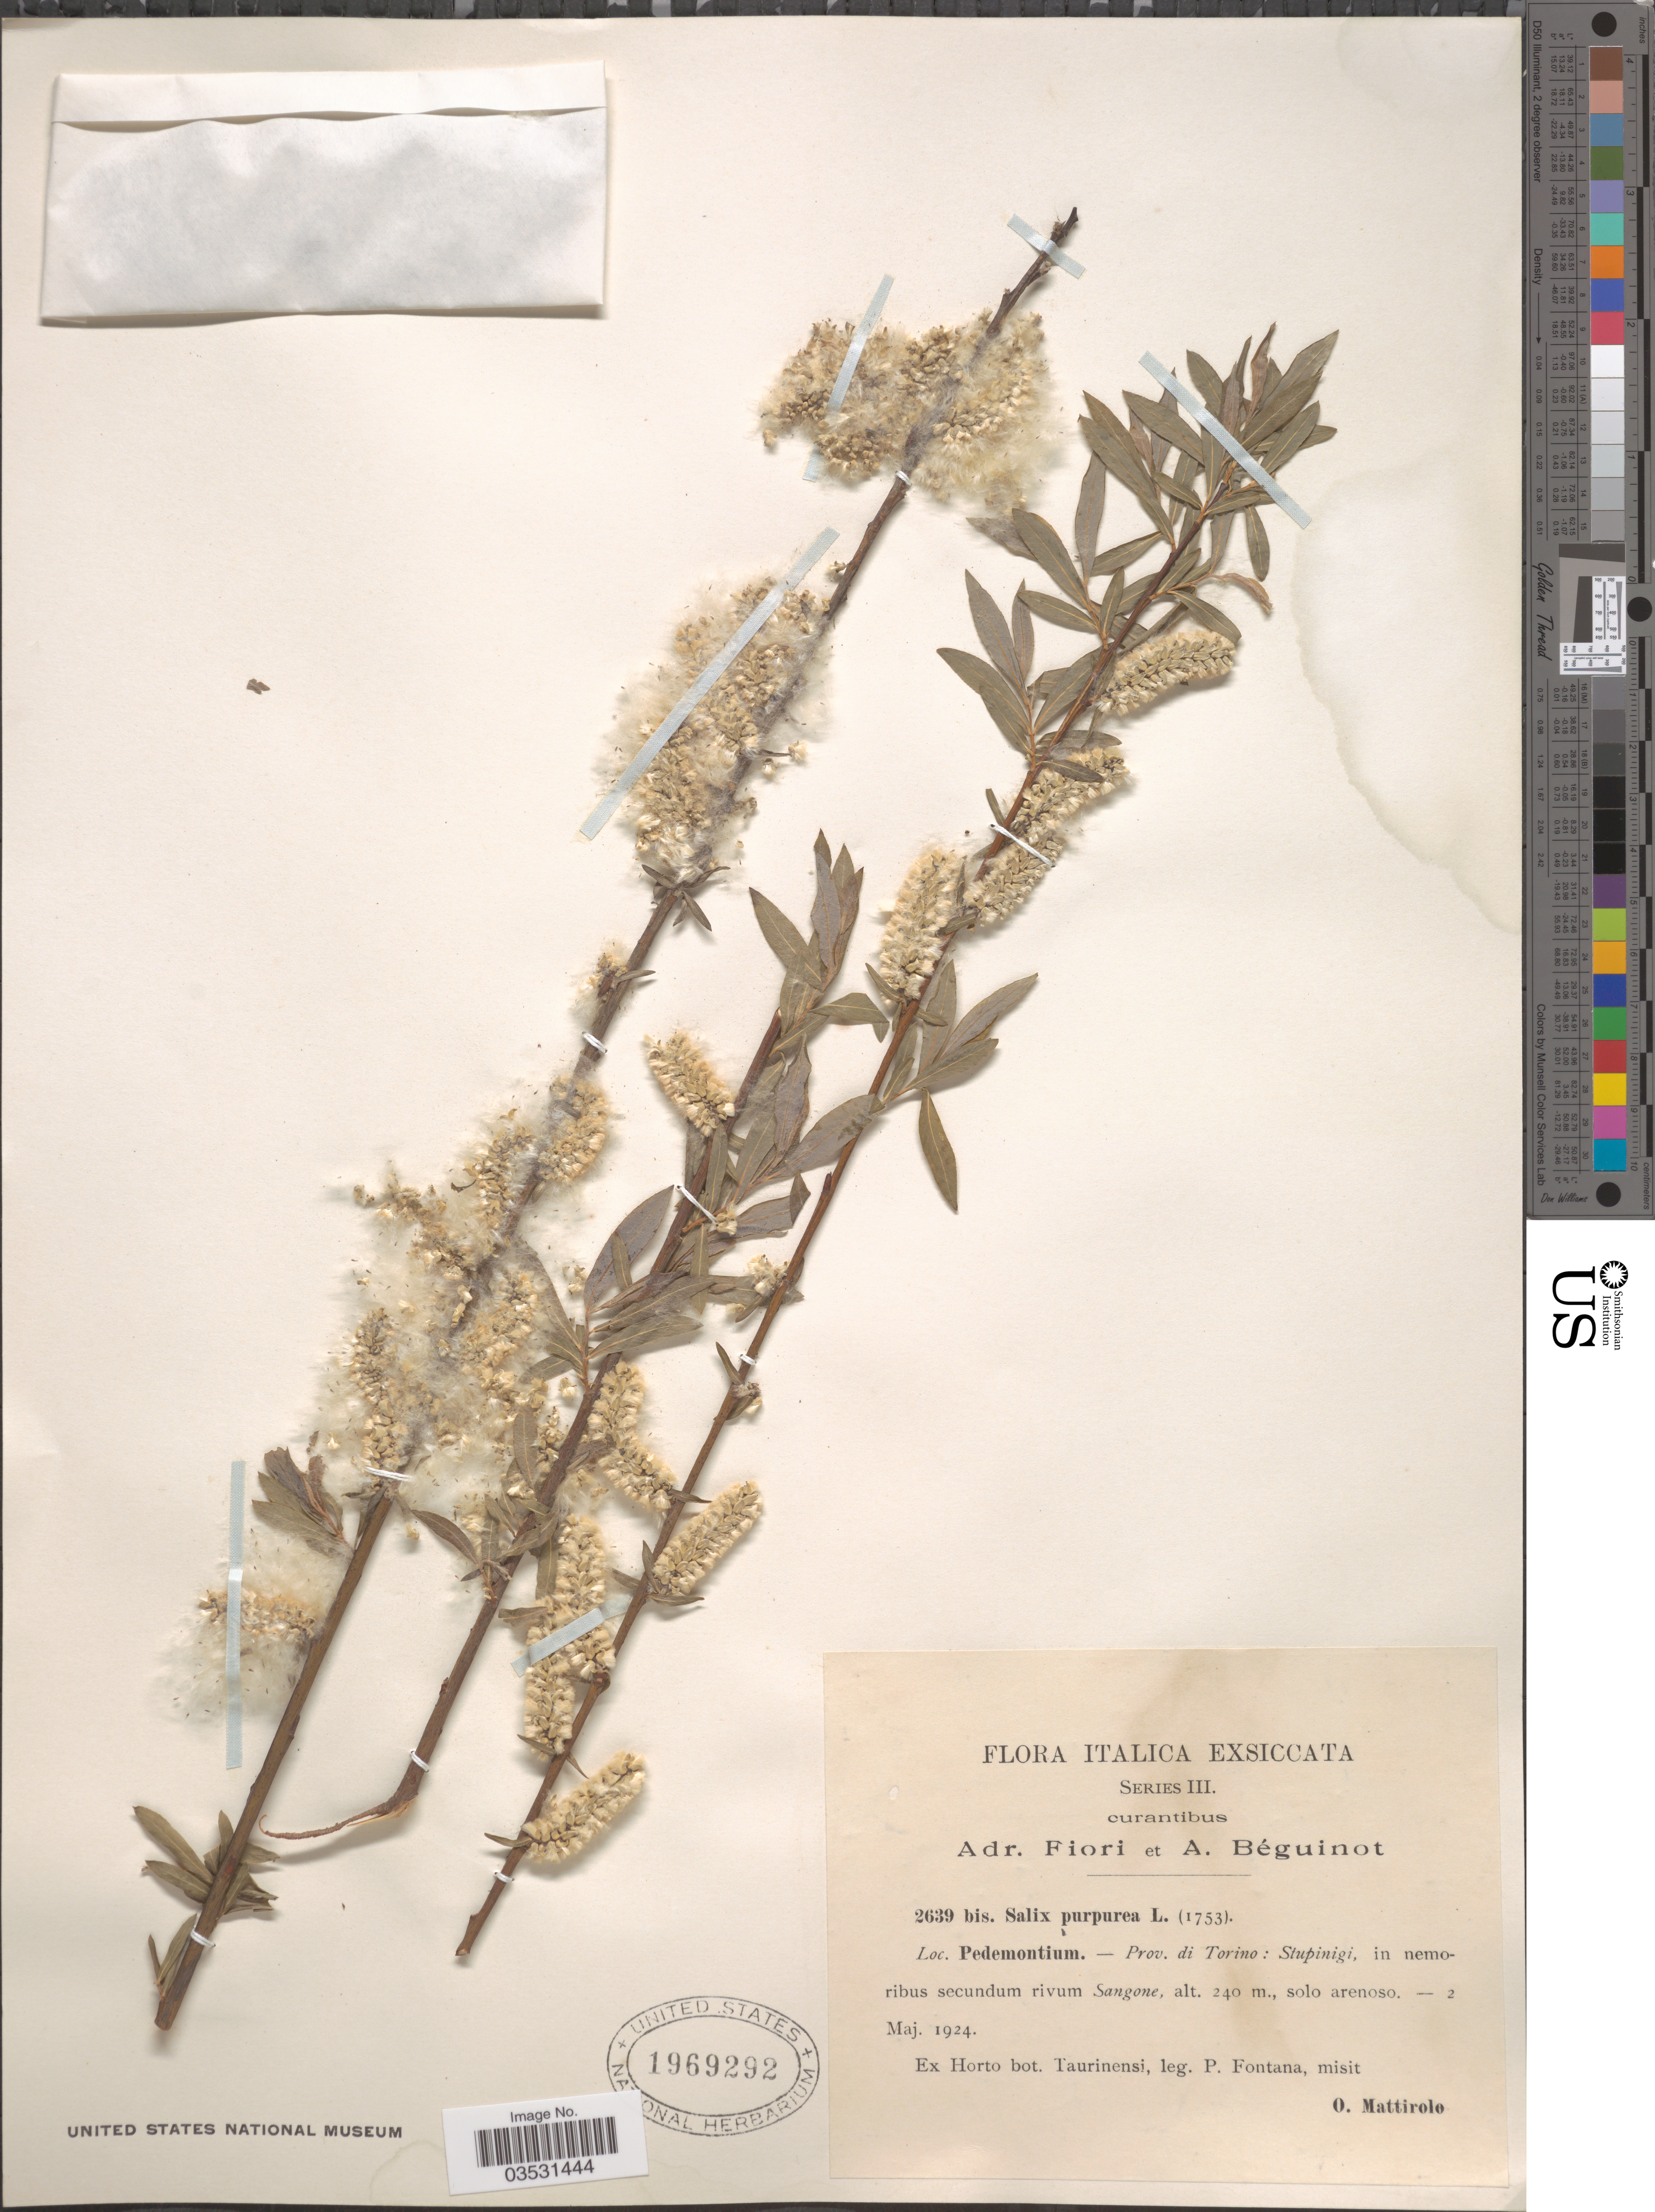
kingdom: Plantae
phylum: Tracheophyta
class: Magnoliopsida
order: Malpighiales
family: Salicaceae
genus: Salix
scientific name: Salix purpurea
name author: L.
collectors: P. Fontana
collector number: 2639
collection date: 1924-05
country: Italy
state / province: Piedmont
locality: Pedemontium. - Prov. di Torino: Stupinigi, in nemoribus secundum rivum Sangone.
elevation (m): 240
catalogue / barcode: US 1969292